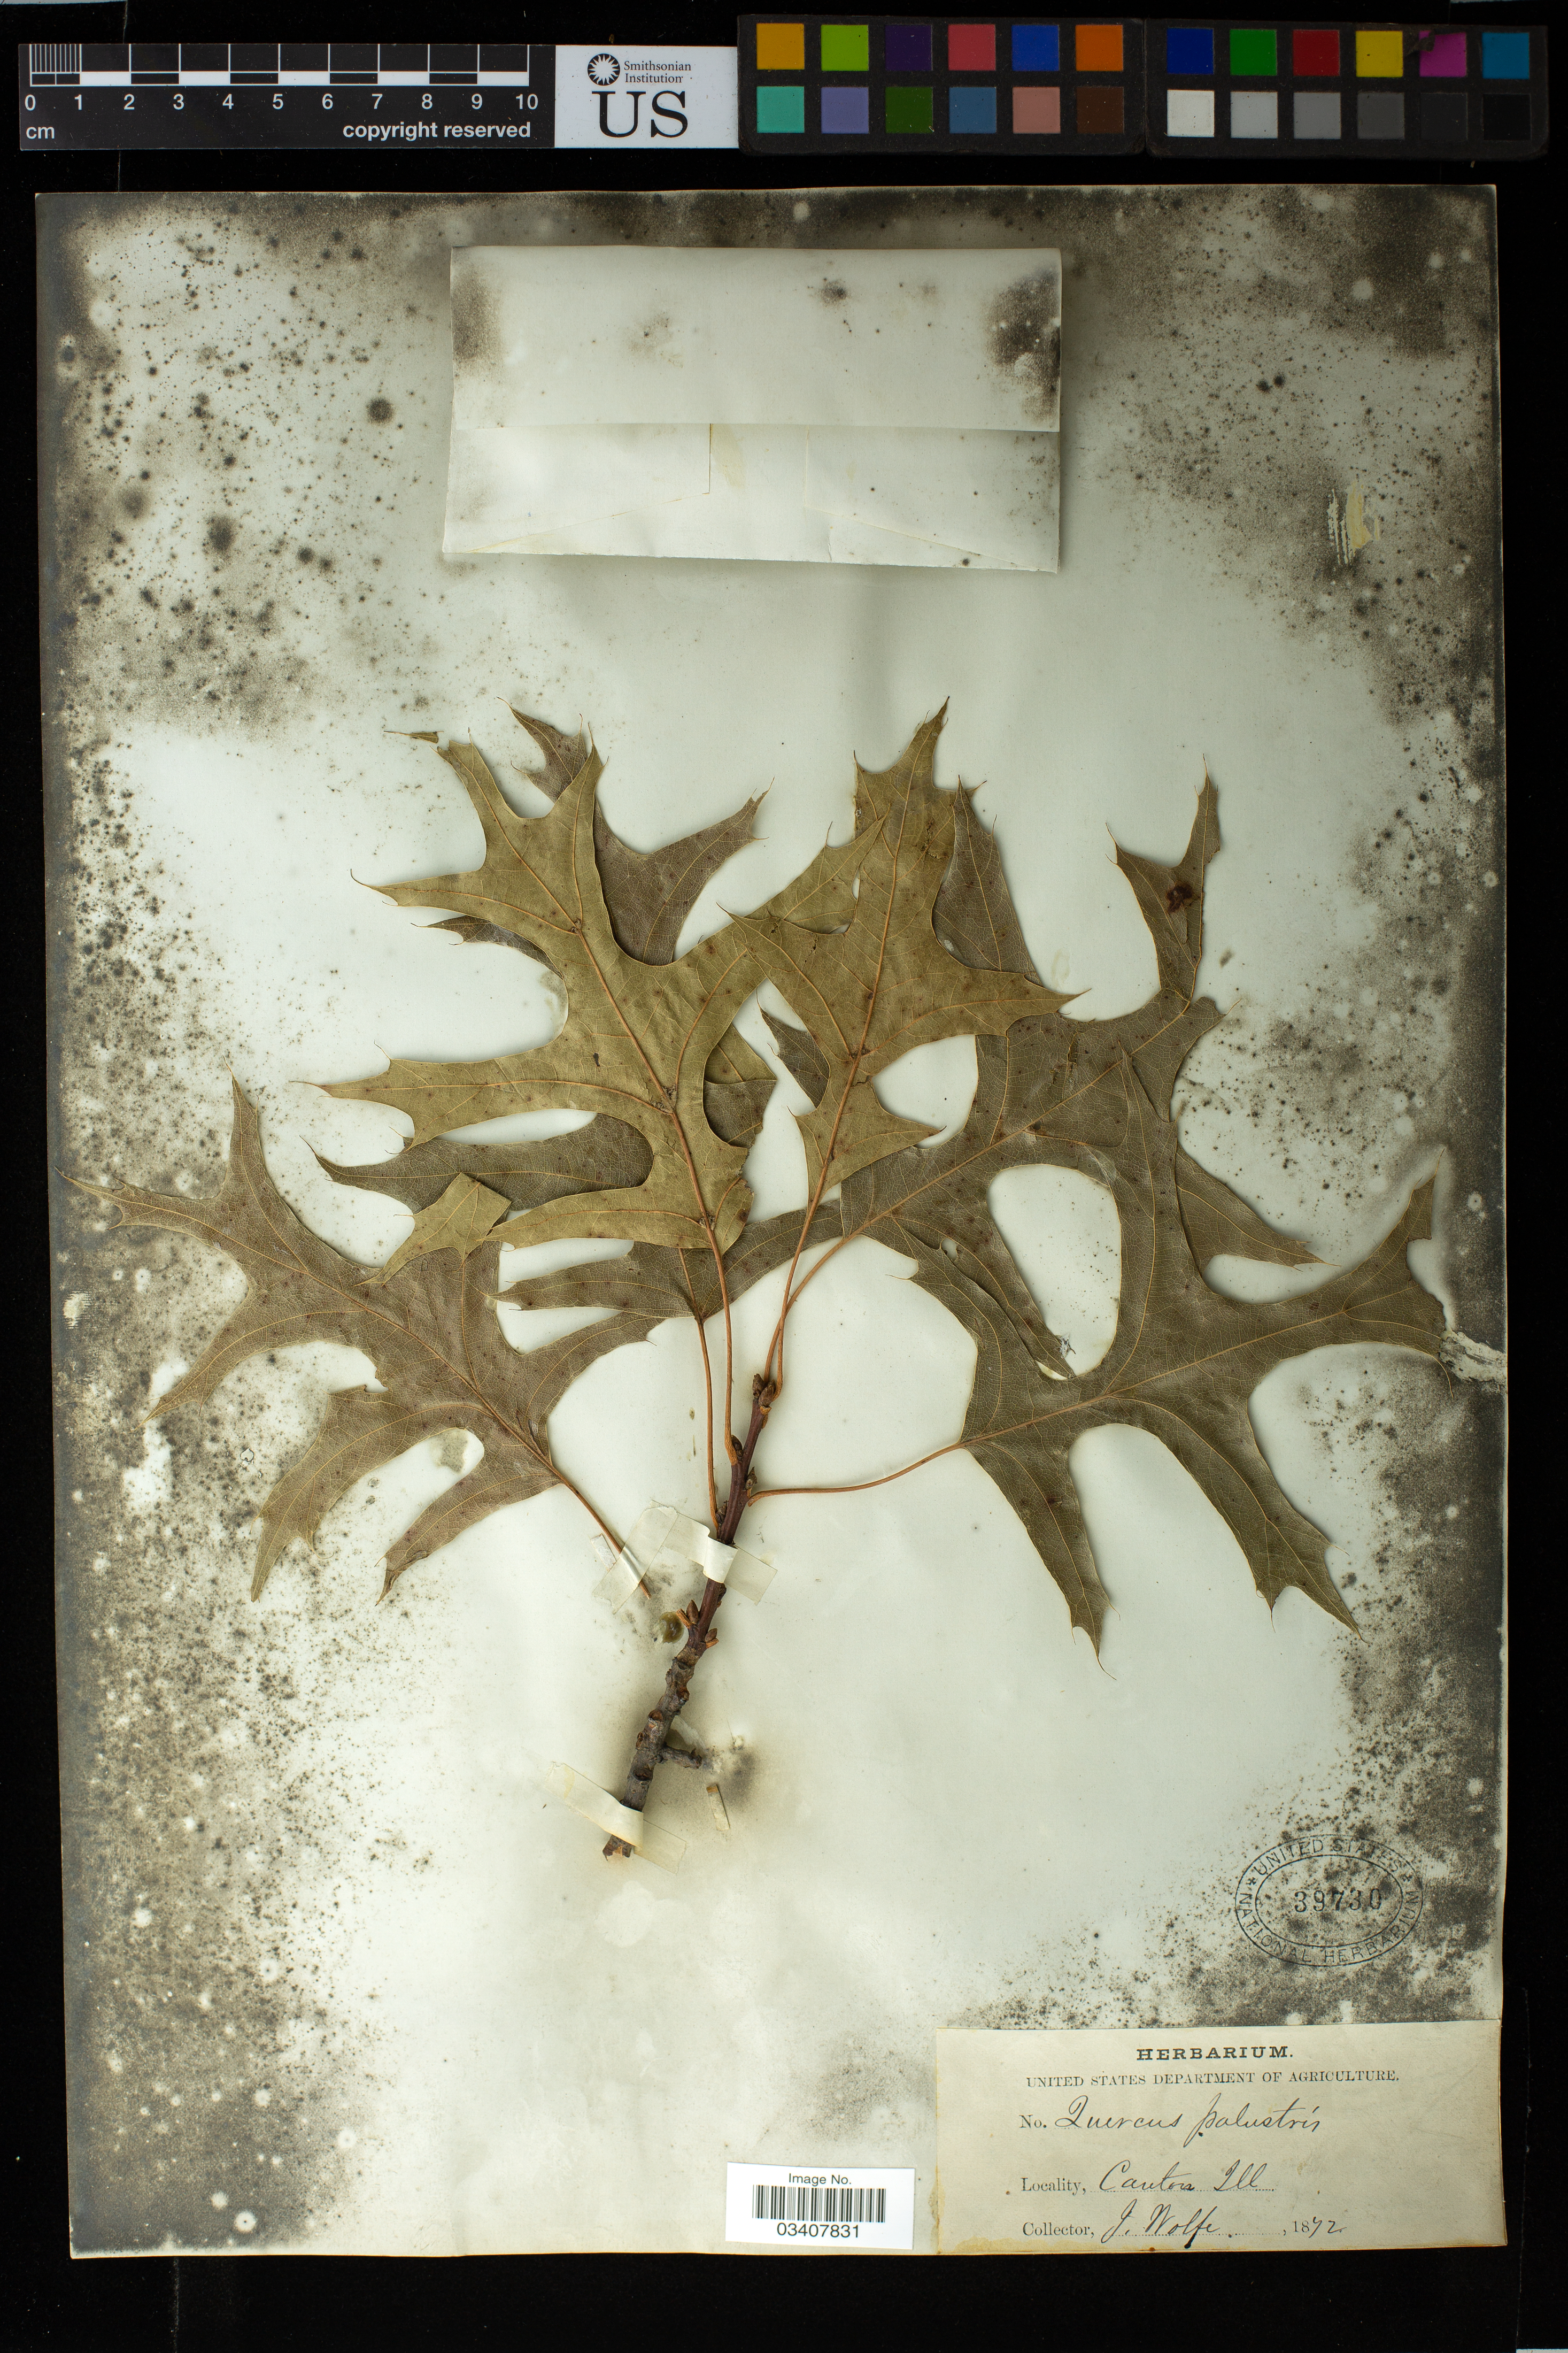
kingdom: Plantae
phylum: Tracheophyta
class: Magnoliopsida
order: Fagales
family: Fagaceae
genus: Quercus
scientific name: Quercus palustris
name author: Münchh.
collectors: J. Wolfe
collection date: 1872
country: United States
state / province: Illinois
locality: Canton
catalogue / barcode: US 39730